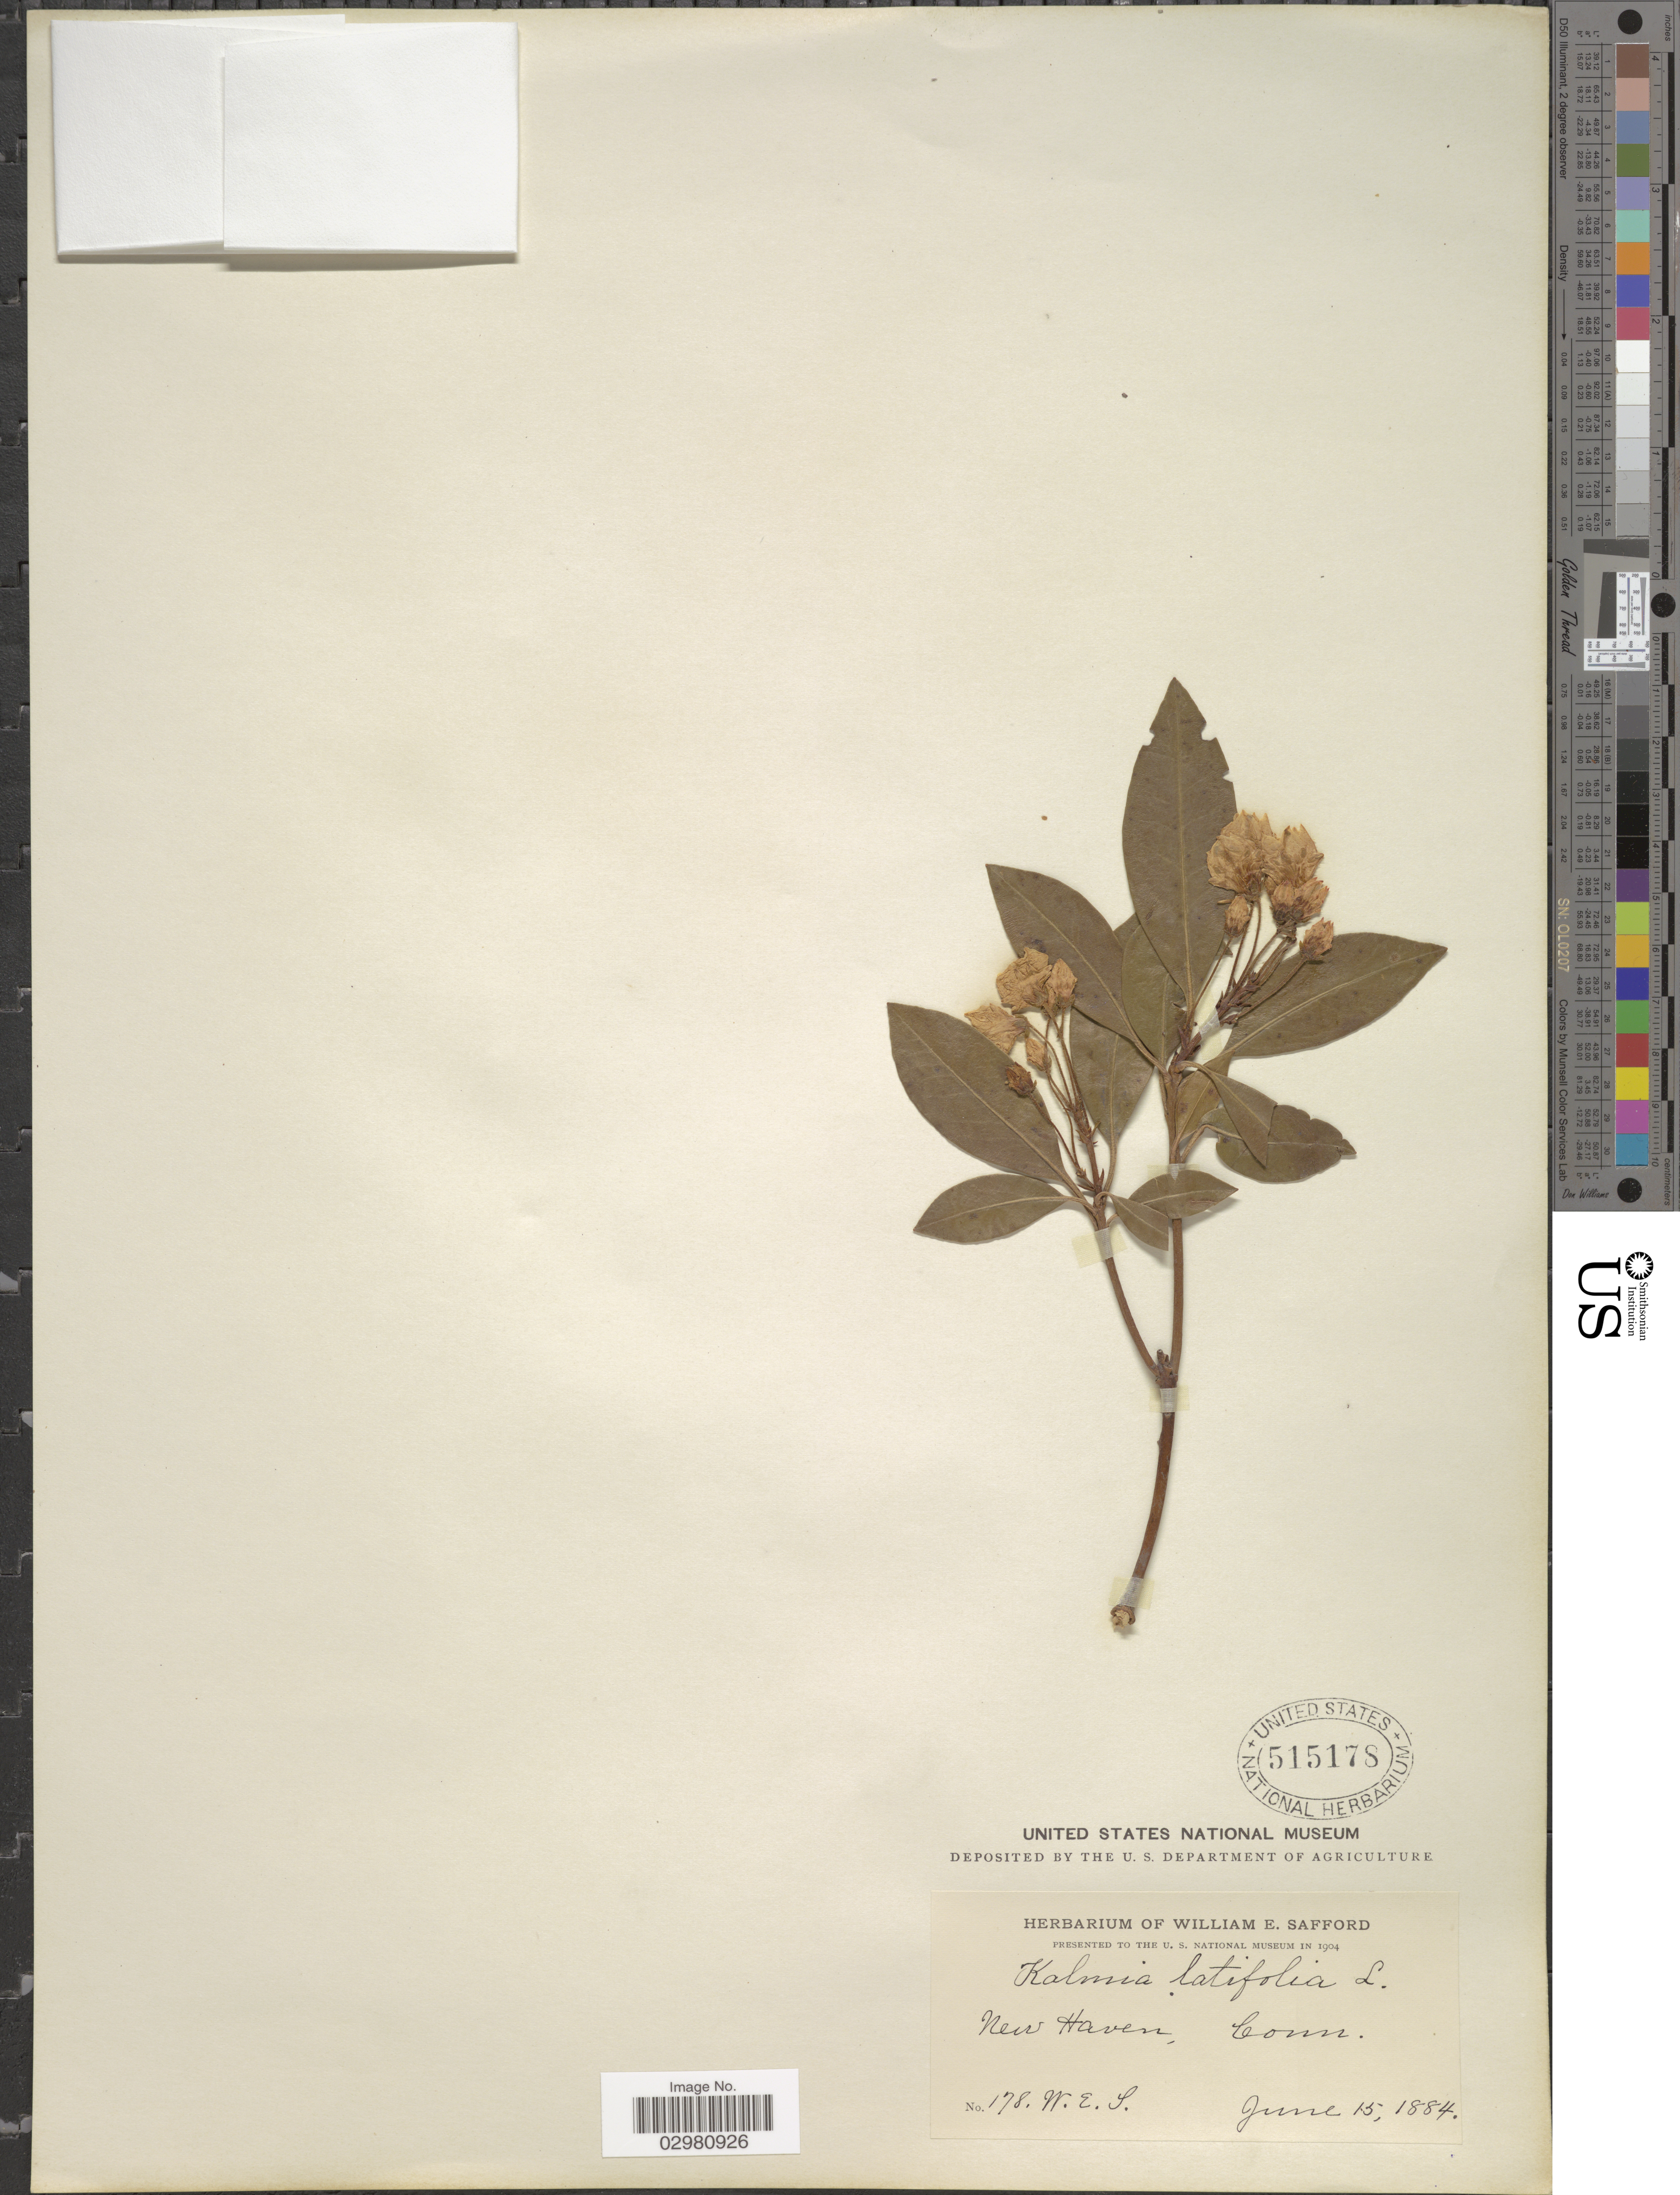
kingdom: Plantae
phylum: Tracheophyta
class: Magnoliopsida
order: Ericales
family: Ericaceae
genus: Kalmia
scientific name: Kalmia latifolia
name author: L.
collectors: W. E. Safford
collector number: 178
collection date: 1884-06-15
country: United States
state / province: Connecticut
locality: New Haven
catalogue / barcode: US 515178